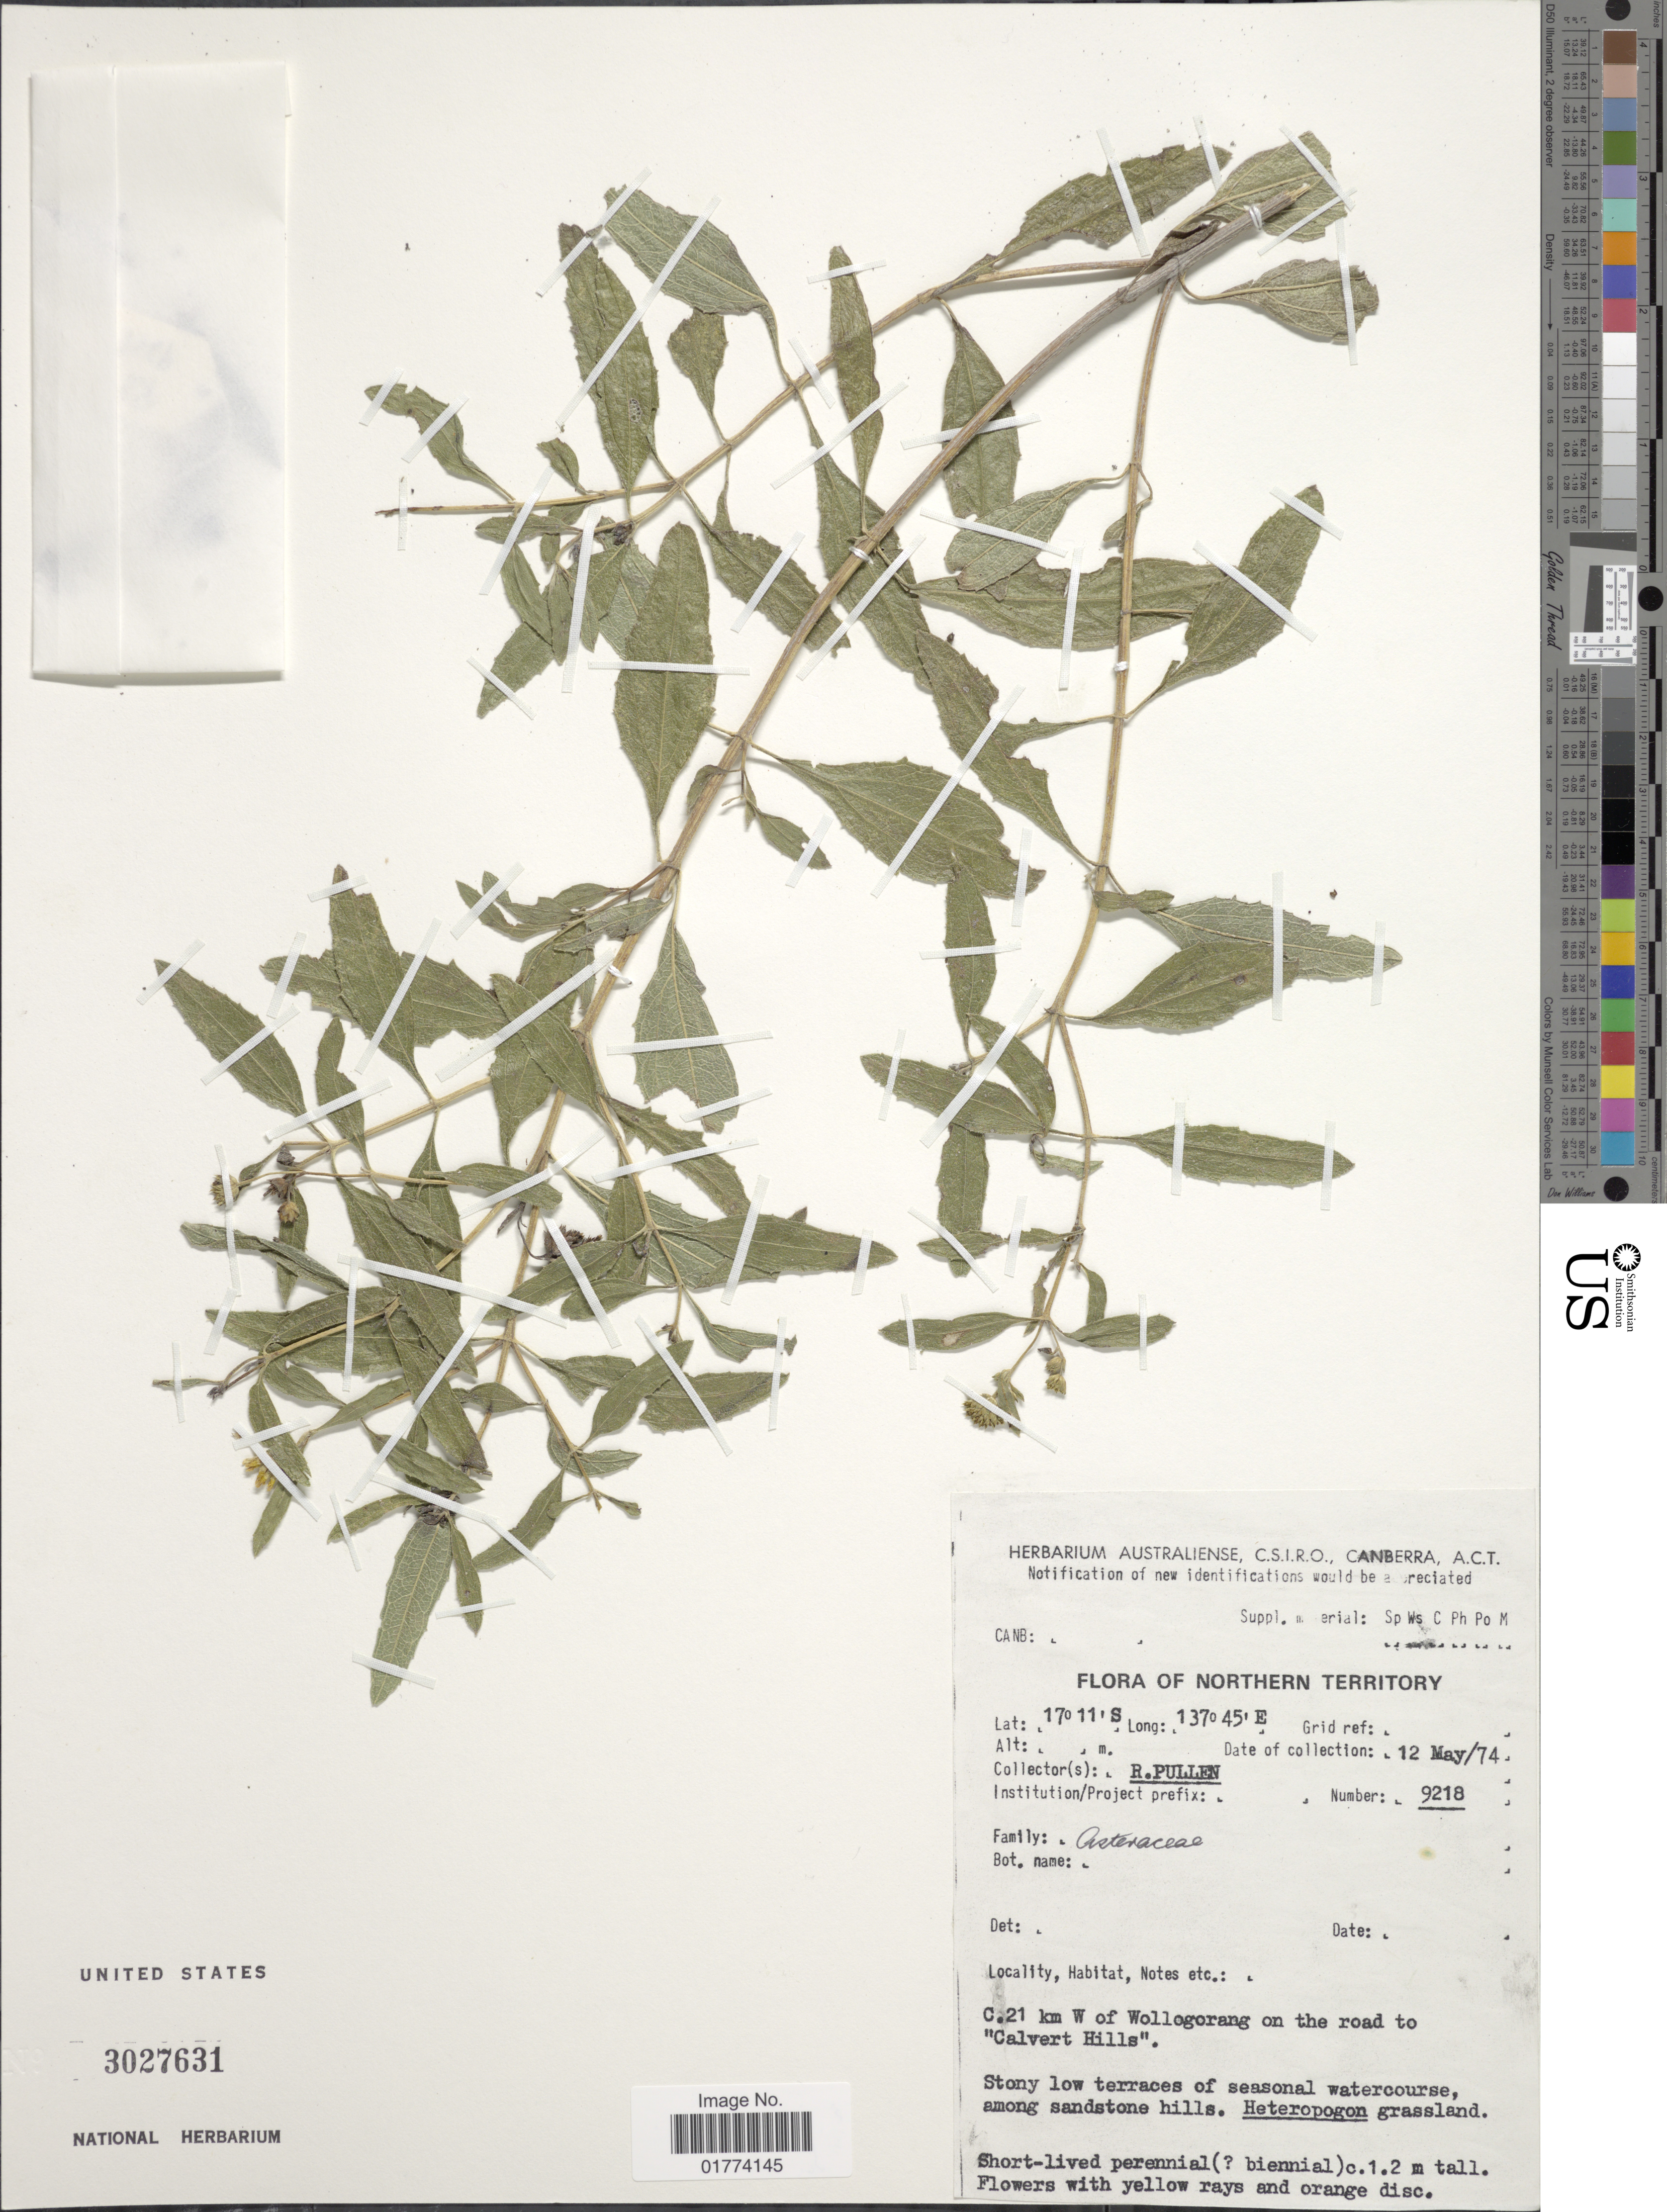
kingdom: Plantae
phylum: Tracheophyta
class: Magnoliopsida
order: Asterales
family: Asteraceae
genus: Melanthera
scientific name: Melanthera sp.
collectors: R. Pullen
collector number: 9218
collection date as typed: Transcribed d/m/y: 12/5/74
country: Australia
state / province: Northern Territory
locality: C. 21 km W of Wollogorang on the road to "Calvert Hills"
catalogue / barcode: US 3027631